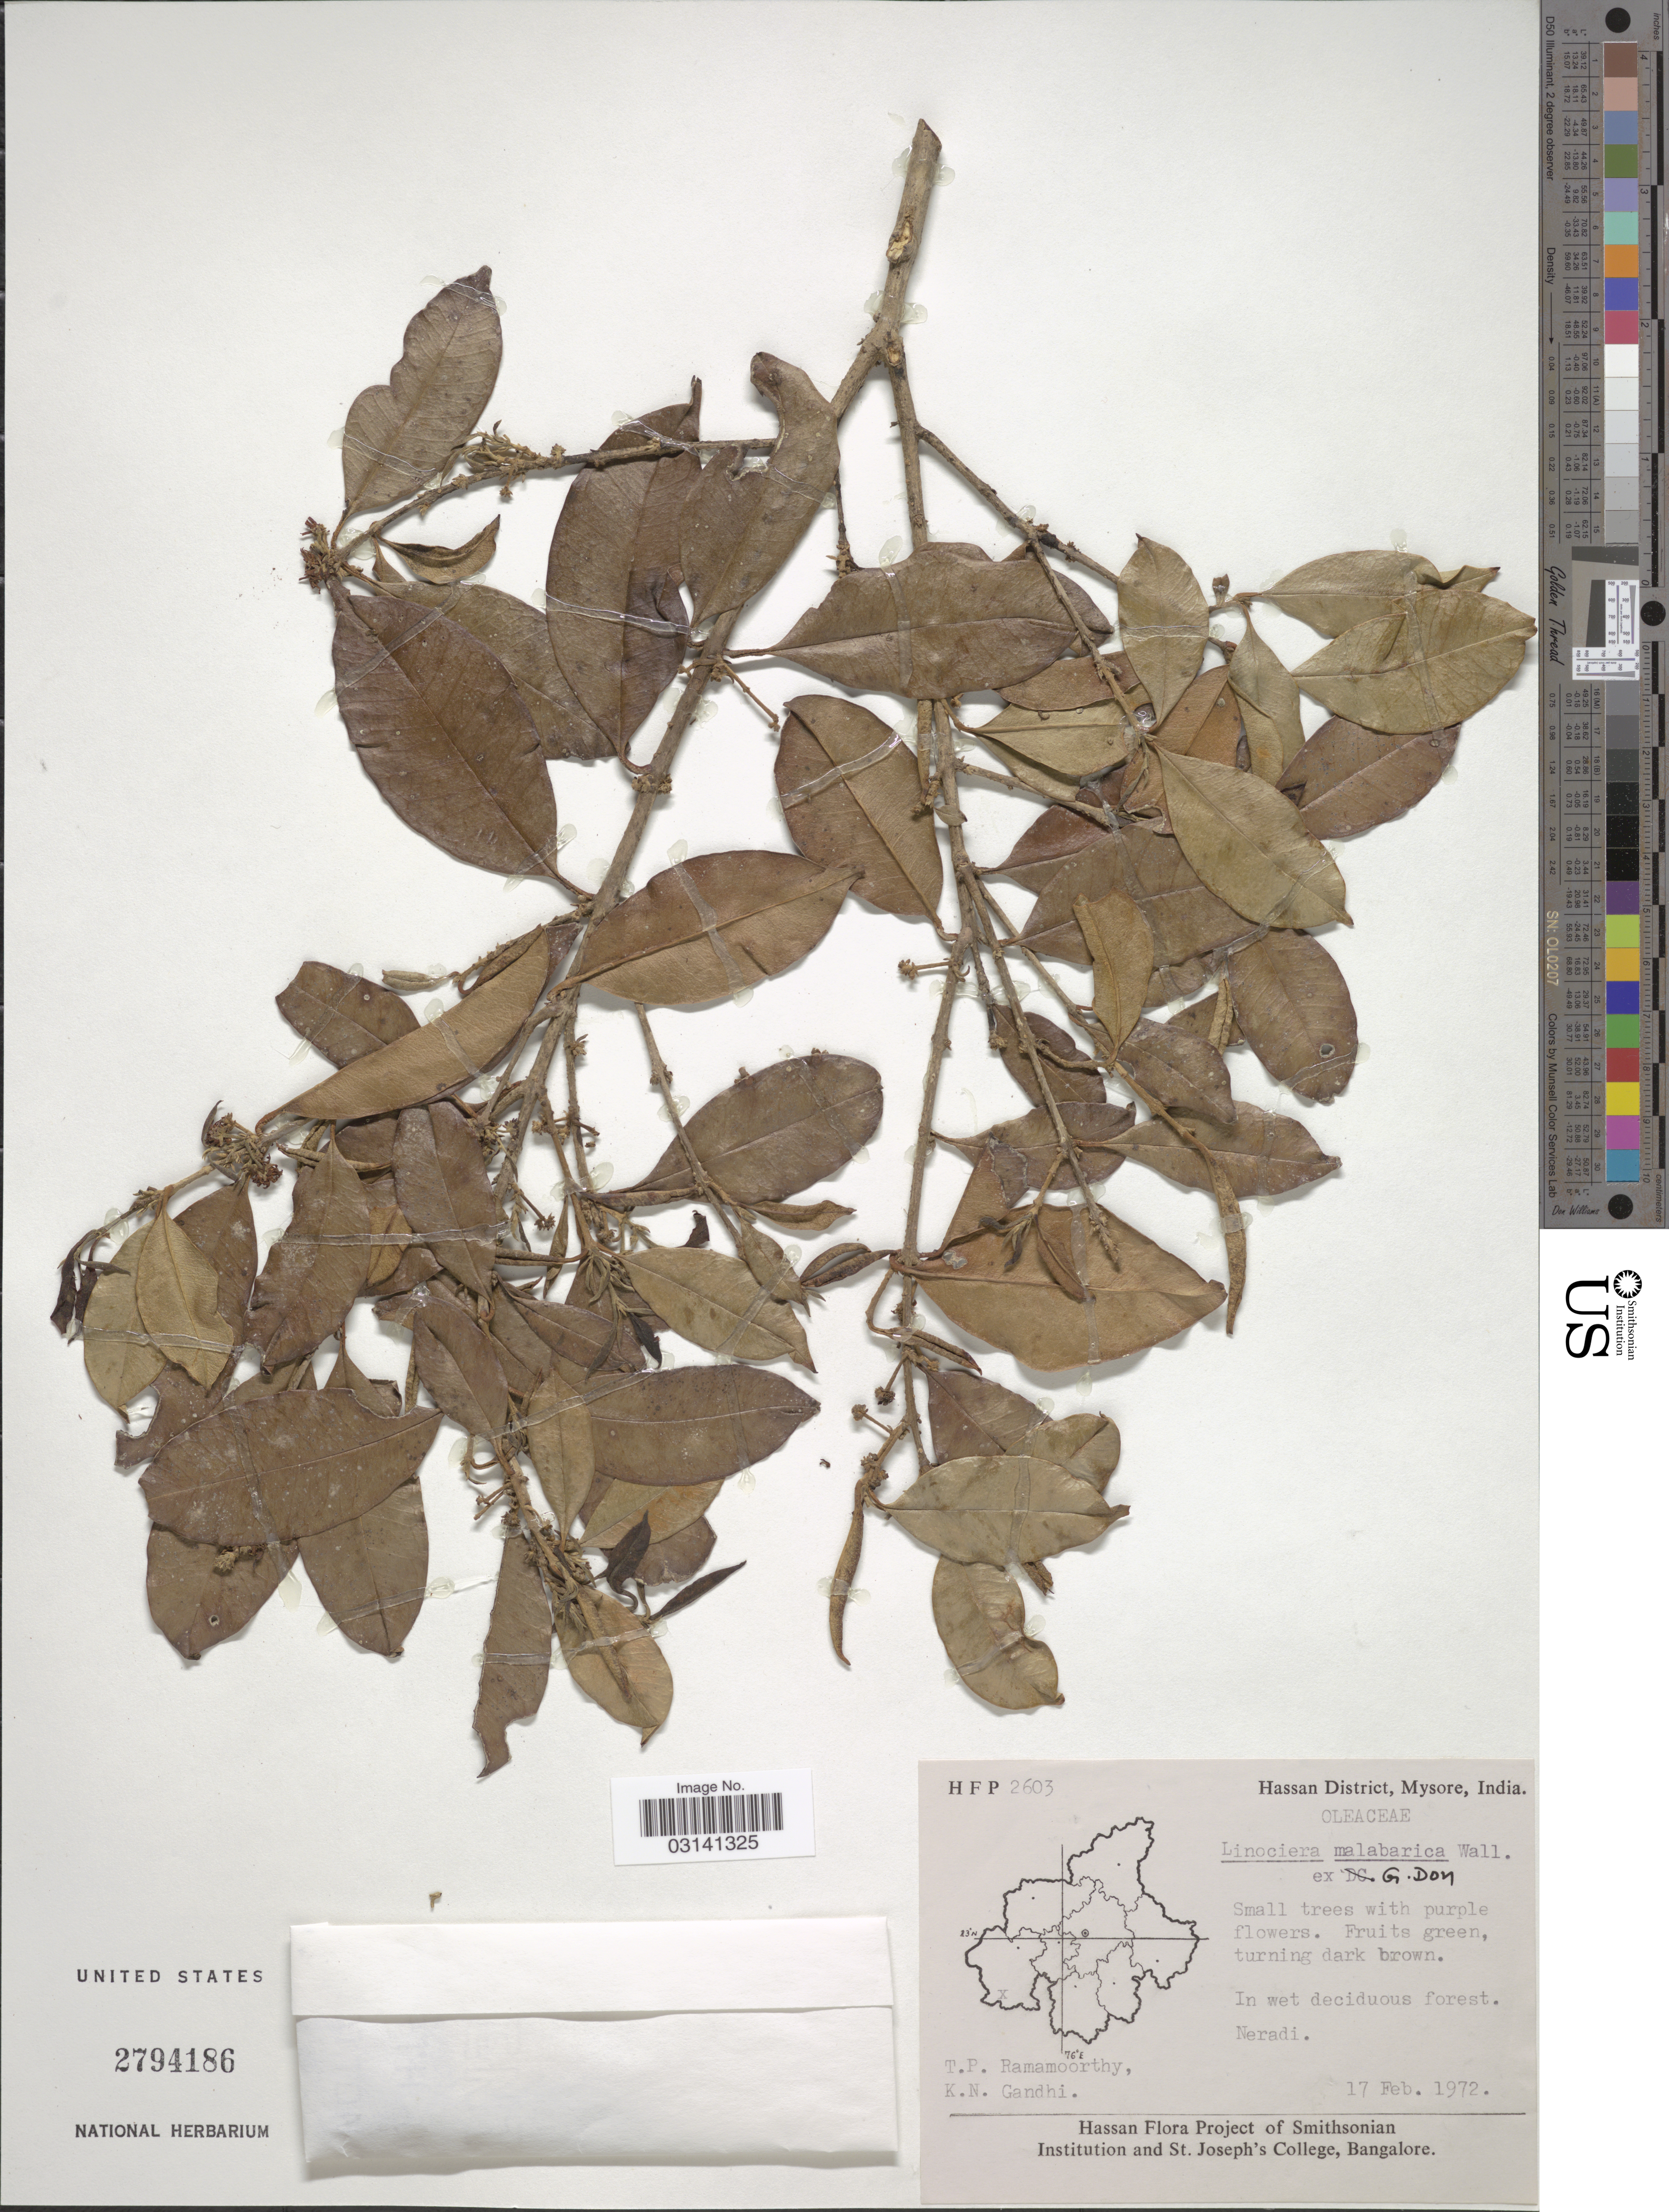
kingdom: Plantae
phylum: Tracheophyta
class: Magnoliopsida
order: Lamiales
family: Oleaceae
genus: Chionanthus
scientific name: Chionanthus mala-elengi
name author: (Dennst.) P.S. Green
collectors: T. P. Ramamoorthy & K. N. Gandhi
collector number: HFP2603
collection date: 1972-02-17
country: India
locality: Hassan District, Mysore, Neradi.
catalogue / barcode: US 2794186